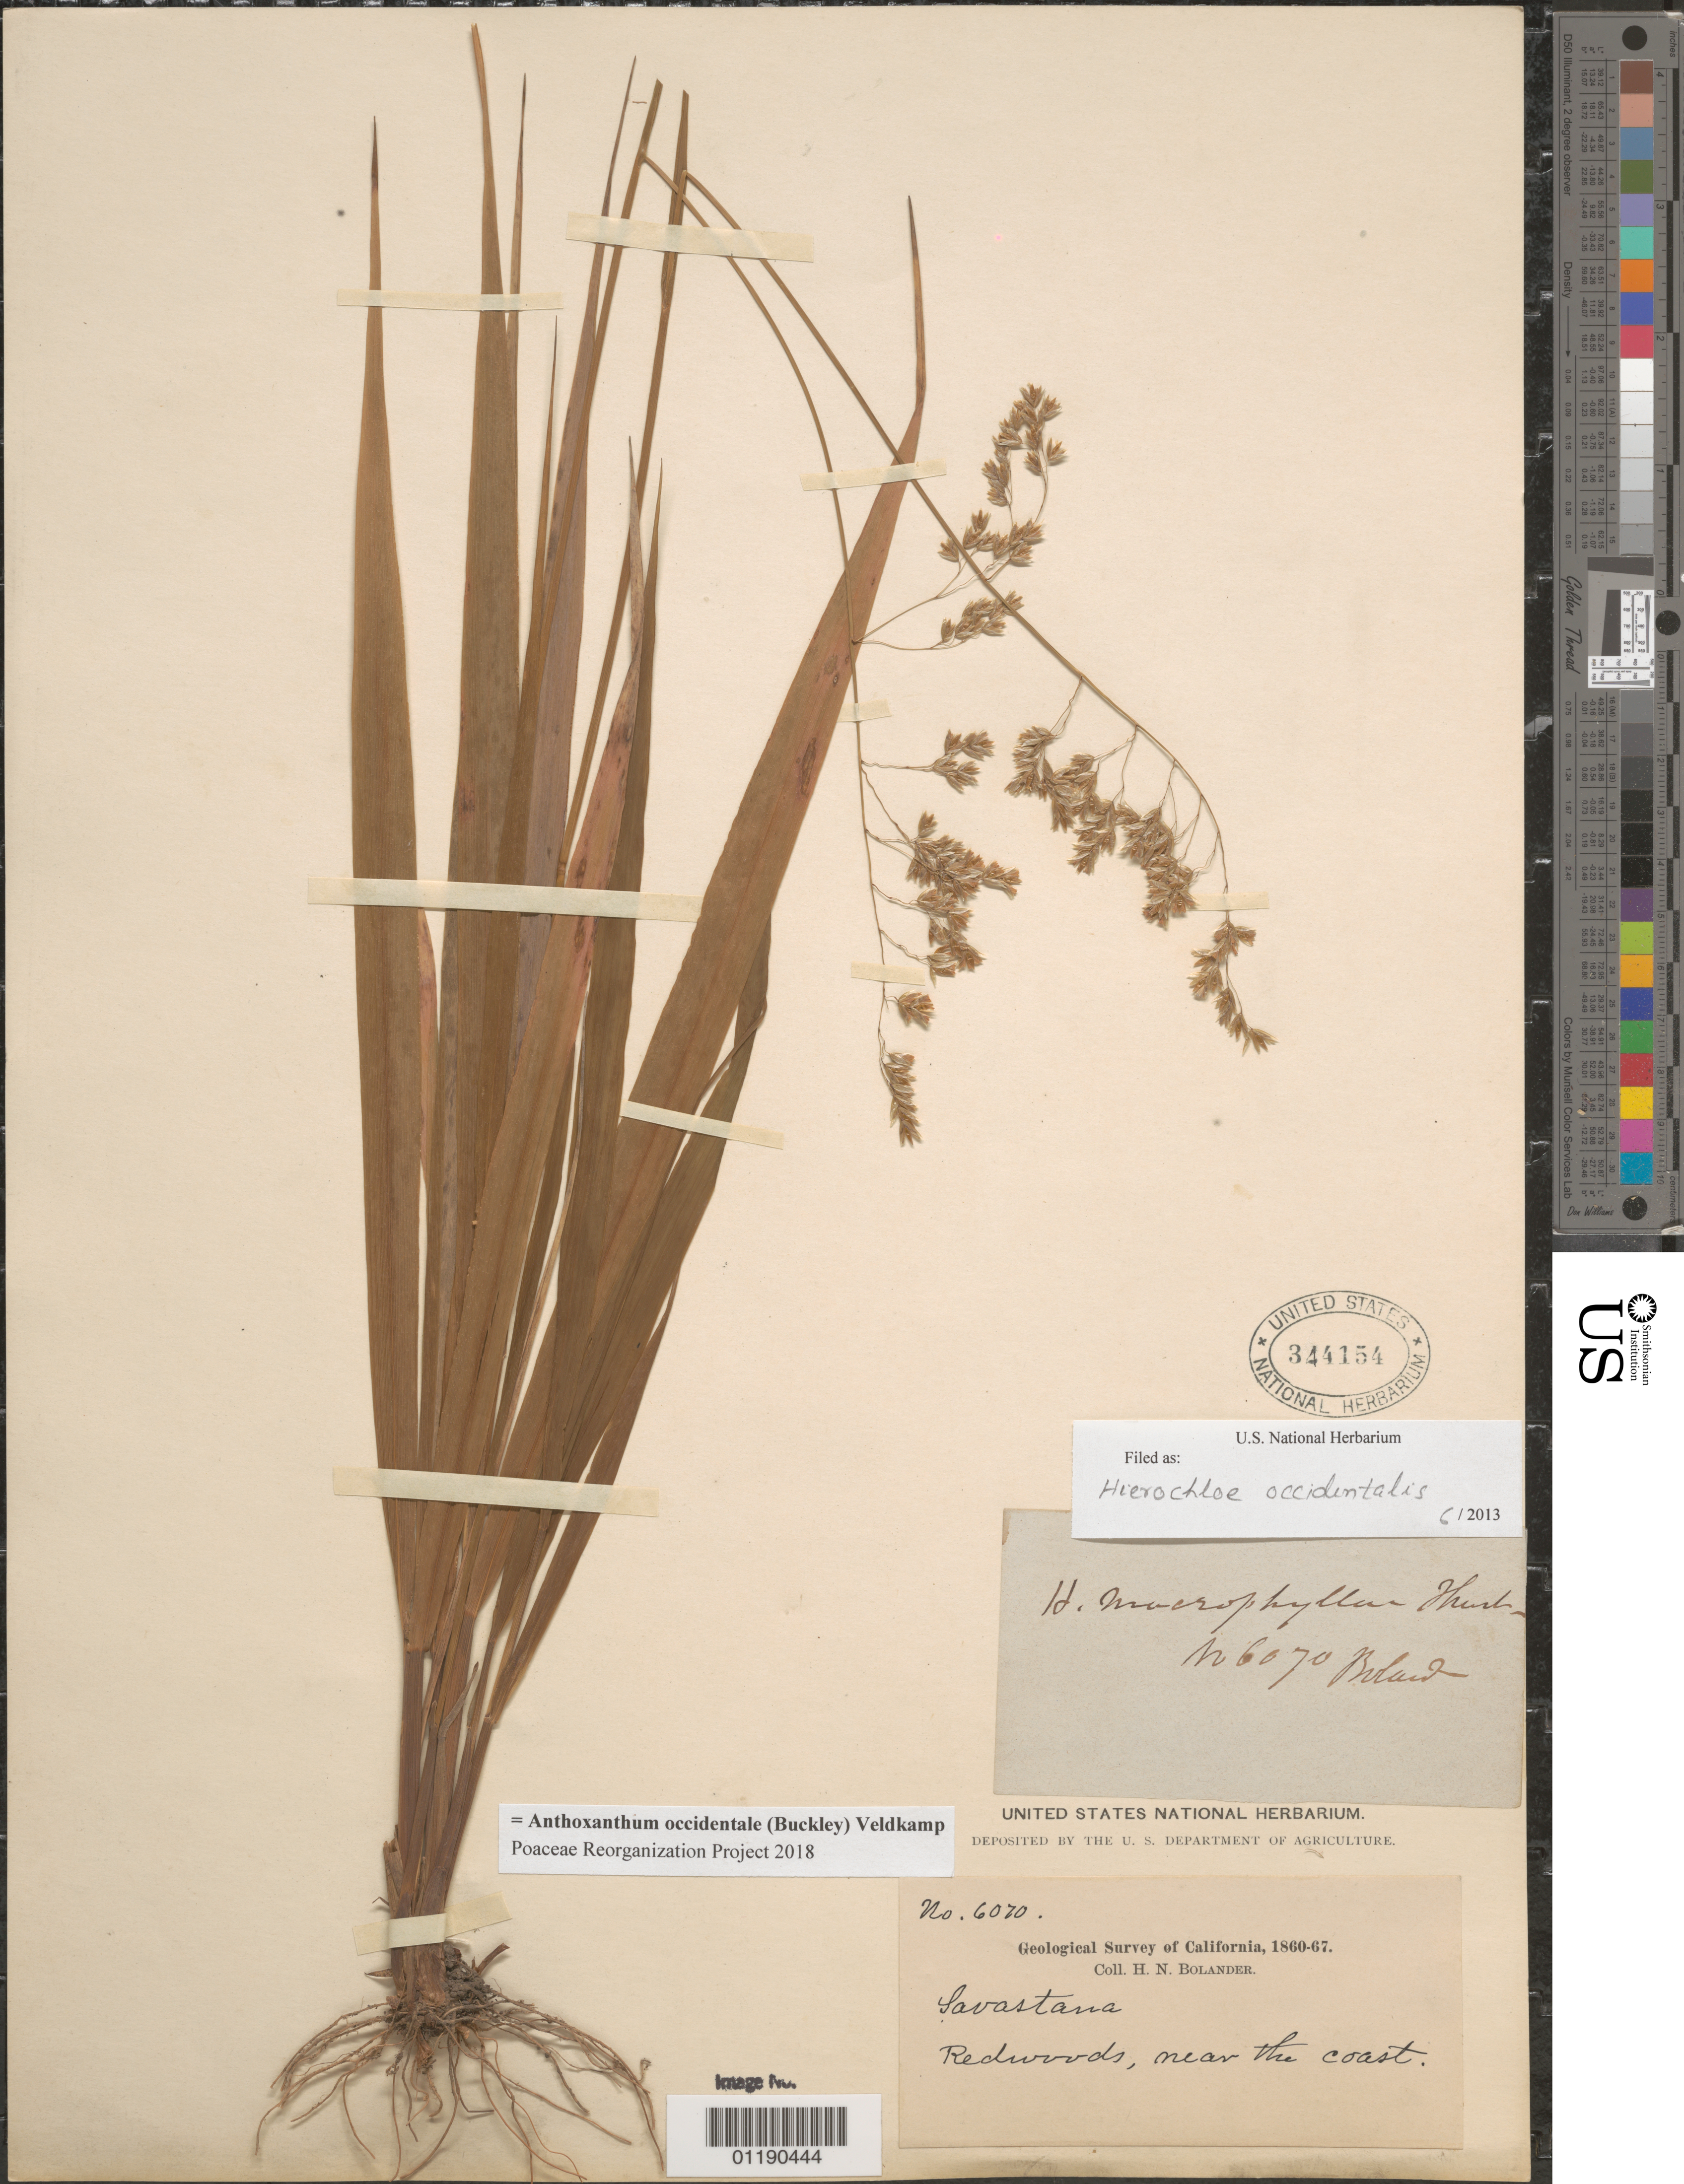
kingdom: Plantae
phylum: Tracheophyta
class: Liliopsida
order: Poales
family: Poaceae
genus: Anthoxanthum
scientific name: Anthoxanthum occidentale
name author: (Buckley) Veldkamp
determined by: Poaceae Reorganization Project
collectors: H. Bolander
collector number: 6070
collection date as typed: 1860 to -- --- 1867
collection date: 1860/1867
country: United States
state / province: California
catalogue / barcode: US 344154